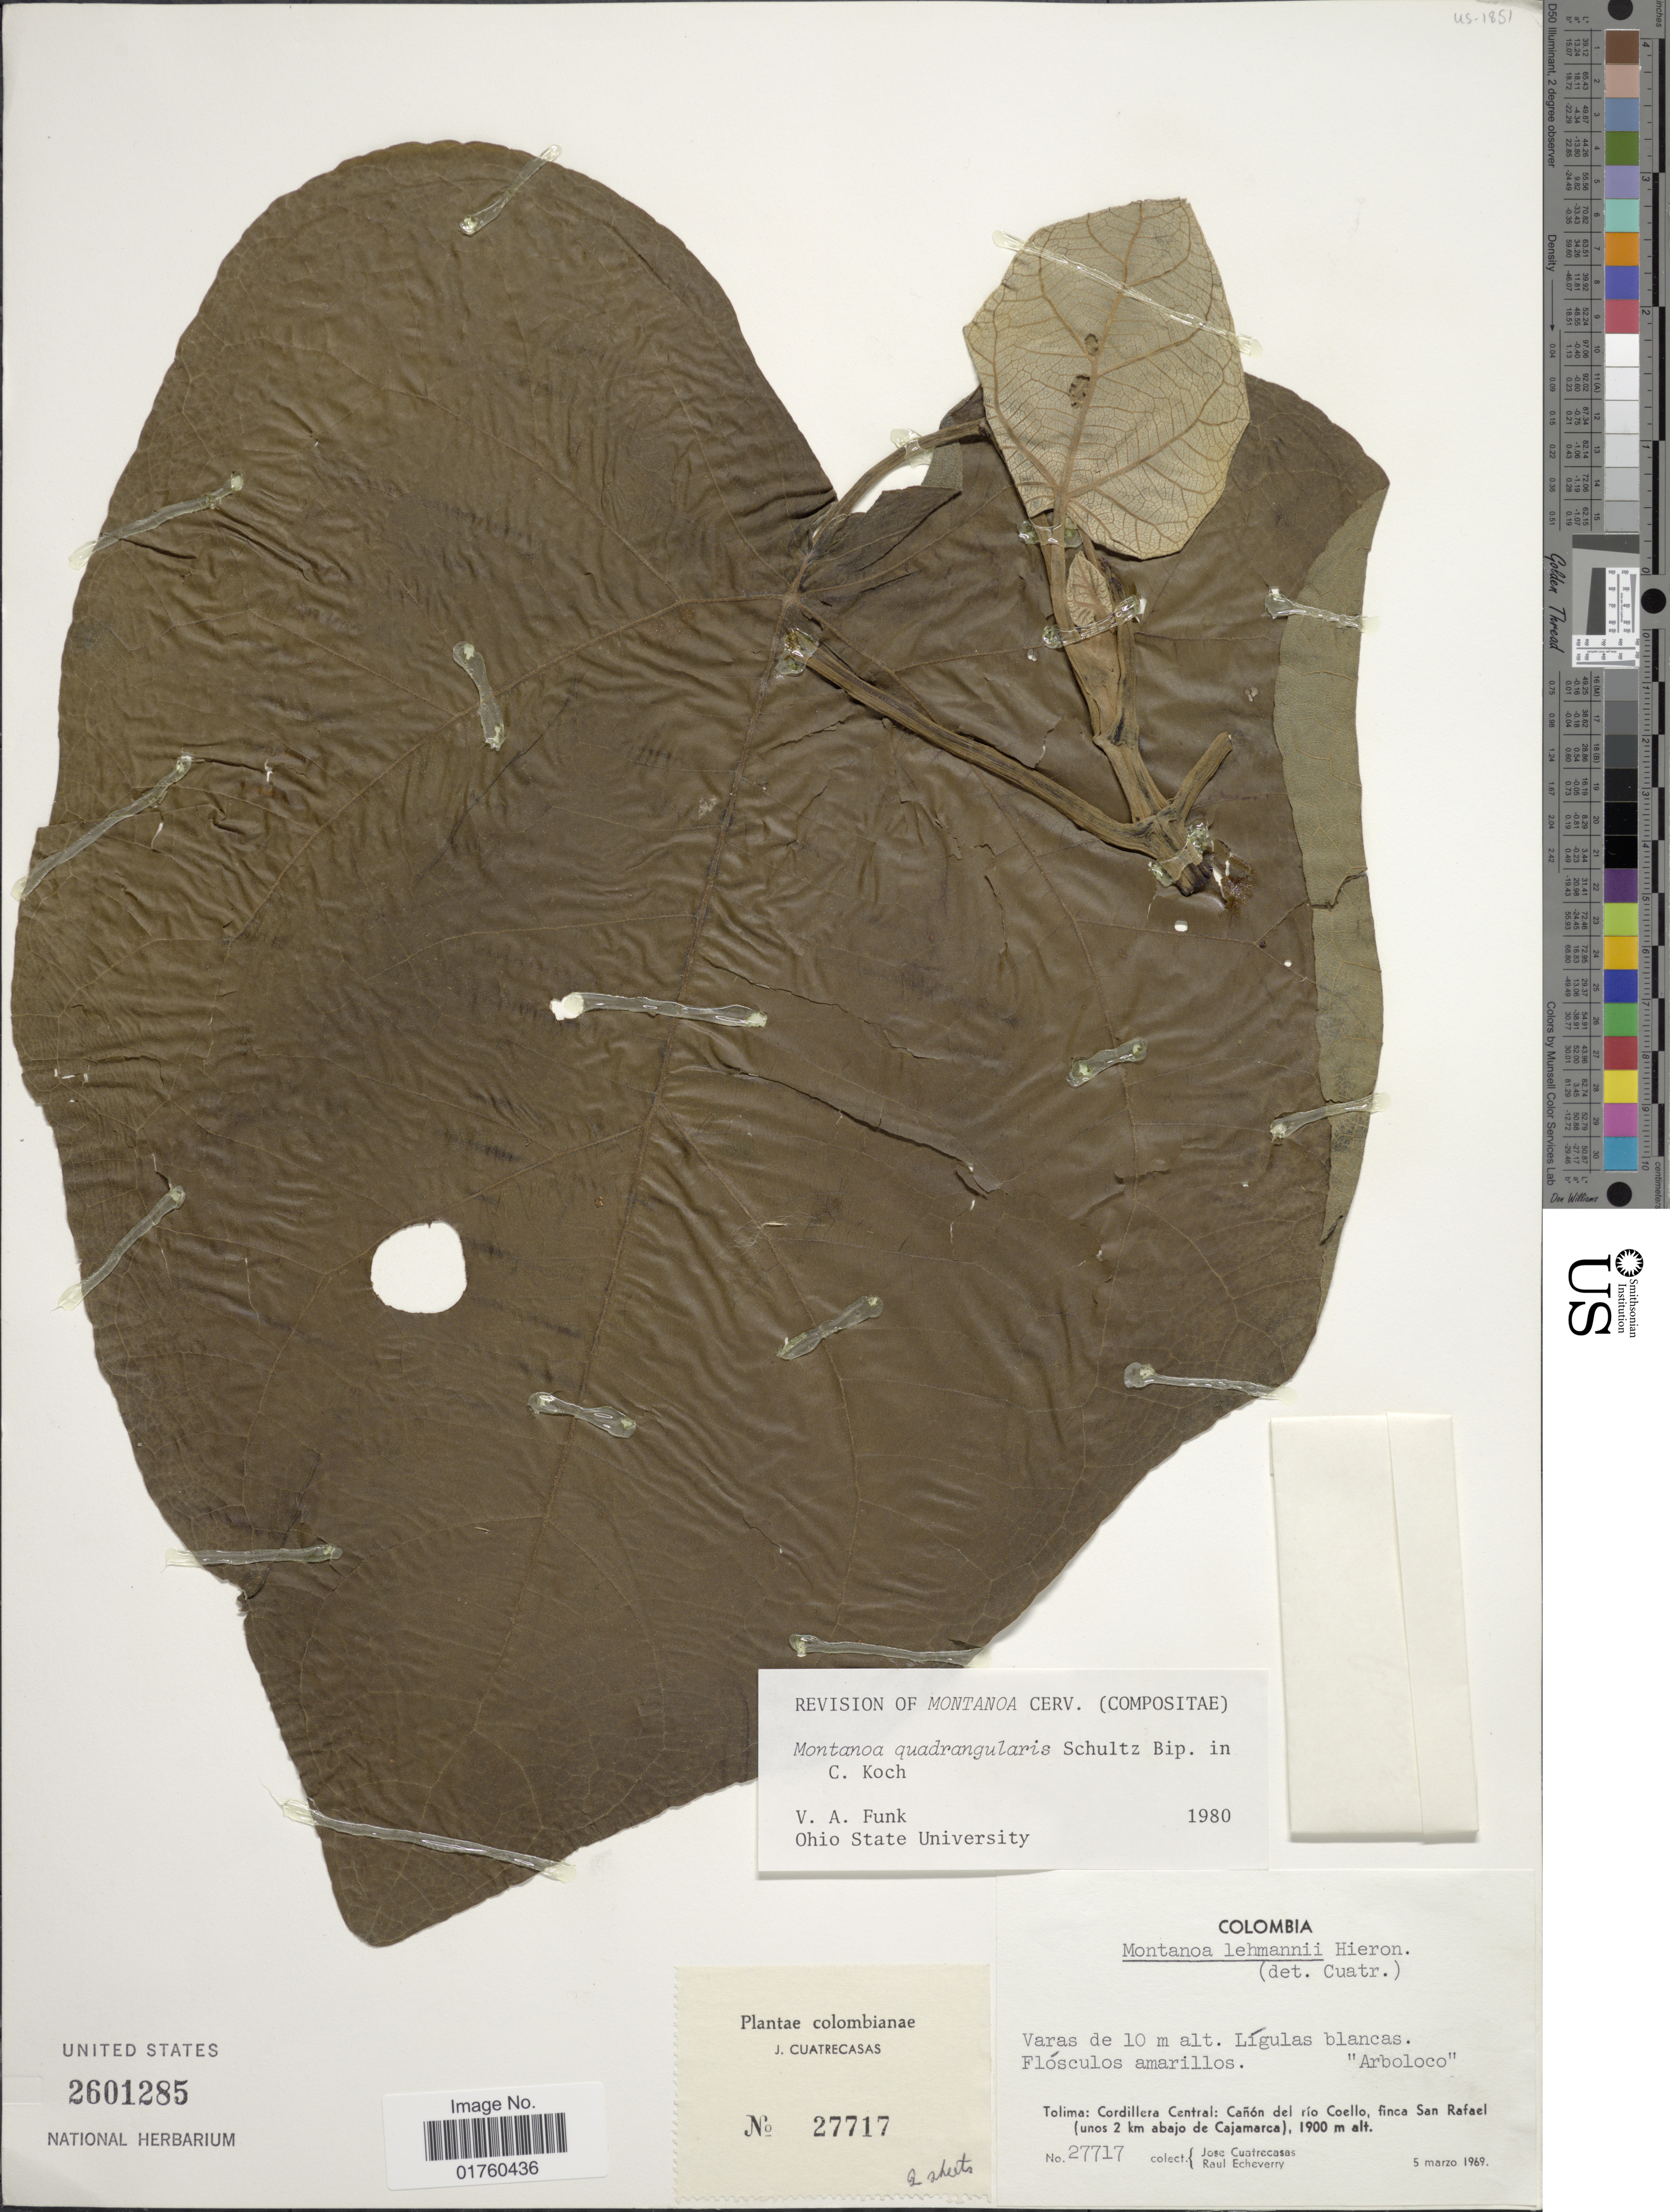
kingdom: Plantae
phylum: Tracheophyta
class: Magnoliopsida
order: Asterales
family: Asteraceae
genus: Montanoa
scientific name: Montanoa quadrangularis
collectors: J. Cuatrecasas & R. Echeverry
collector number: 27717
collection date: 1969-03-05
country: Colombia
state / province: Tolima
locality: Cordillera Central: Cañón del río Coello, finca San Rafael (unos 2 km abajo de Cajamarca)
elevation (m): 1900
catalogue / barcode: US 2601285